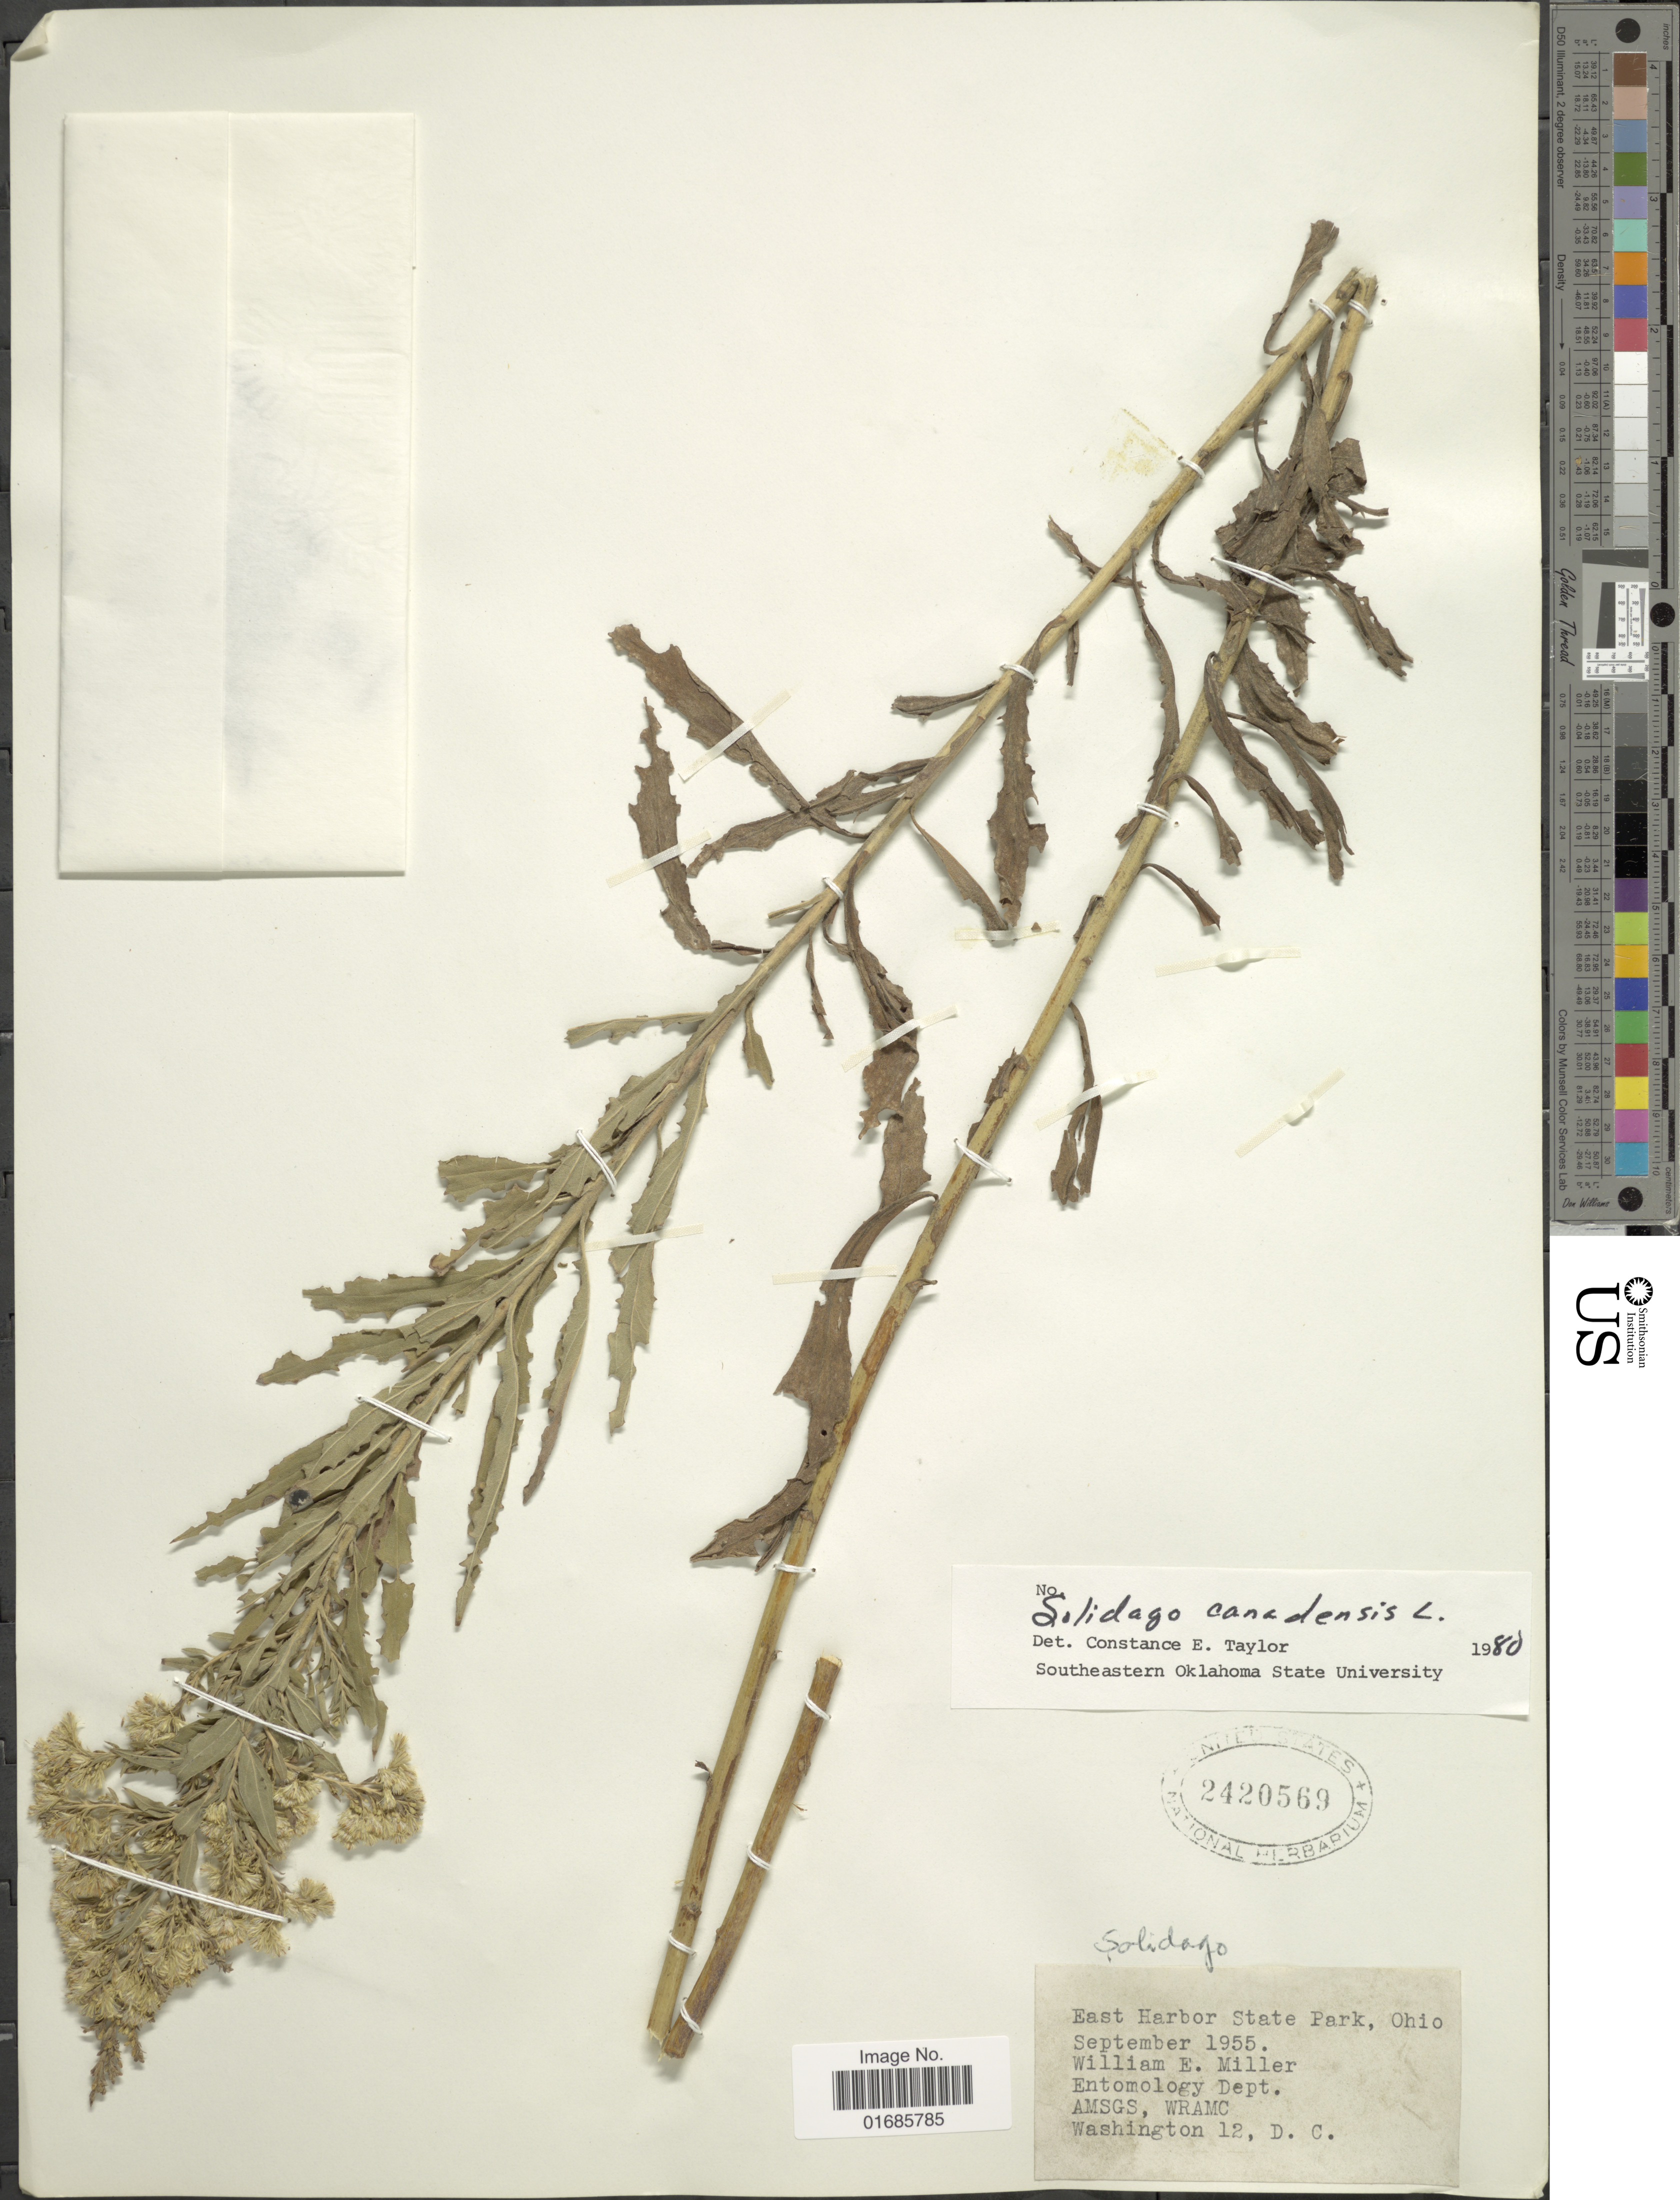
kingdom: Plantae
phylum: Tracheophyta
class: Magnoliopsida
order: Asterales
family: Asteraceae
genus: Solidago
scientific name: Solidago canadensis var. scabra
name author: (Muhl. ex Willd.) Torr. & A. Gray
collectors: W. E. Miller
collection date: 1955-09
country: United States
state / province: Ohio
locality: East Harbor State Park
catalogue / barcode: US 2420569